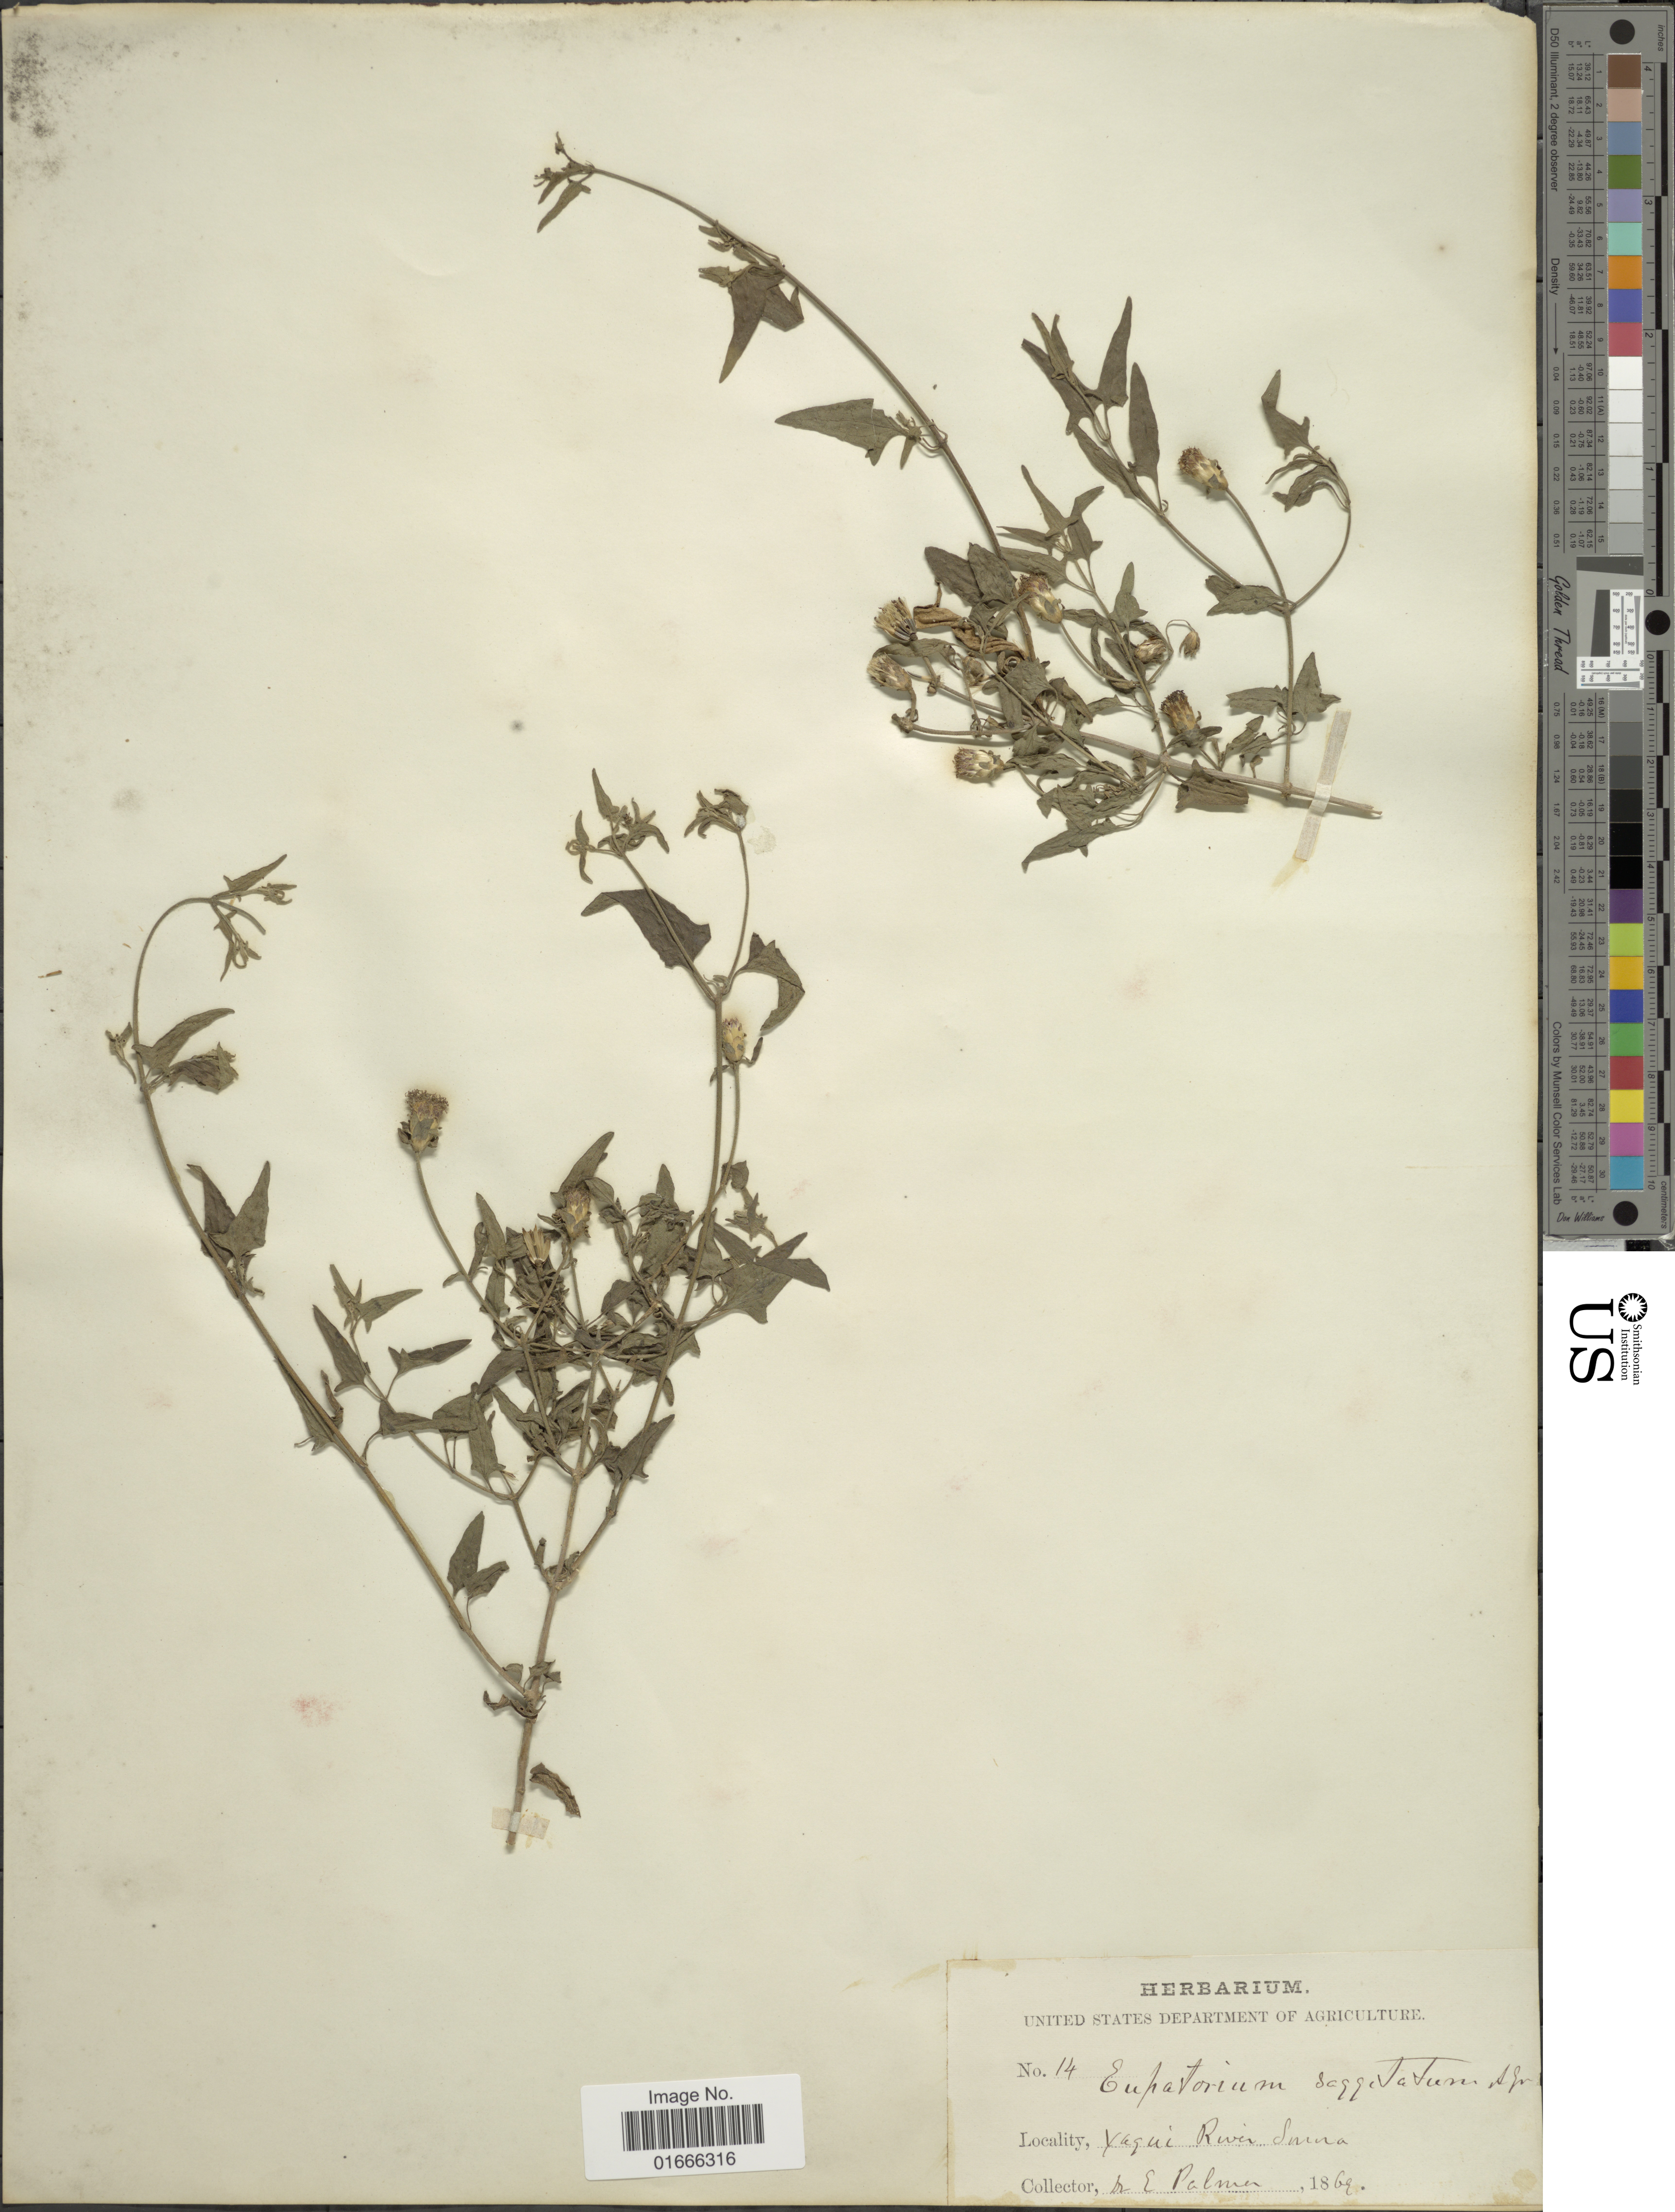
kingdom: Plantae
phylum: Tracheophyta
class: Magnoliopsida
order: Asterales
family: Asteraceae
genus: Chromolaena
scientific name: Chromolaena sagittata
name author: (A. Gray) R.M. King & H. Rob.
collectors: E. Palmer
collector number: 14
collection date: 1869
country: Mexico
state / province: Sonora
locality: Yaqui, River Sonora